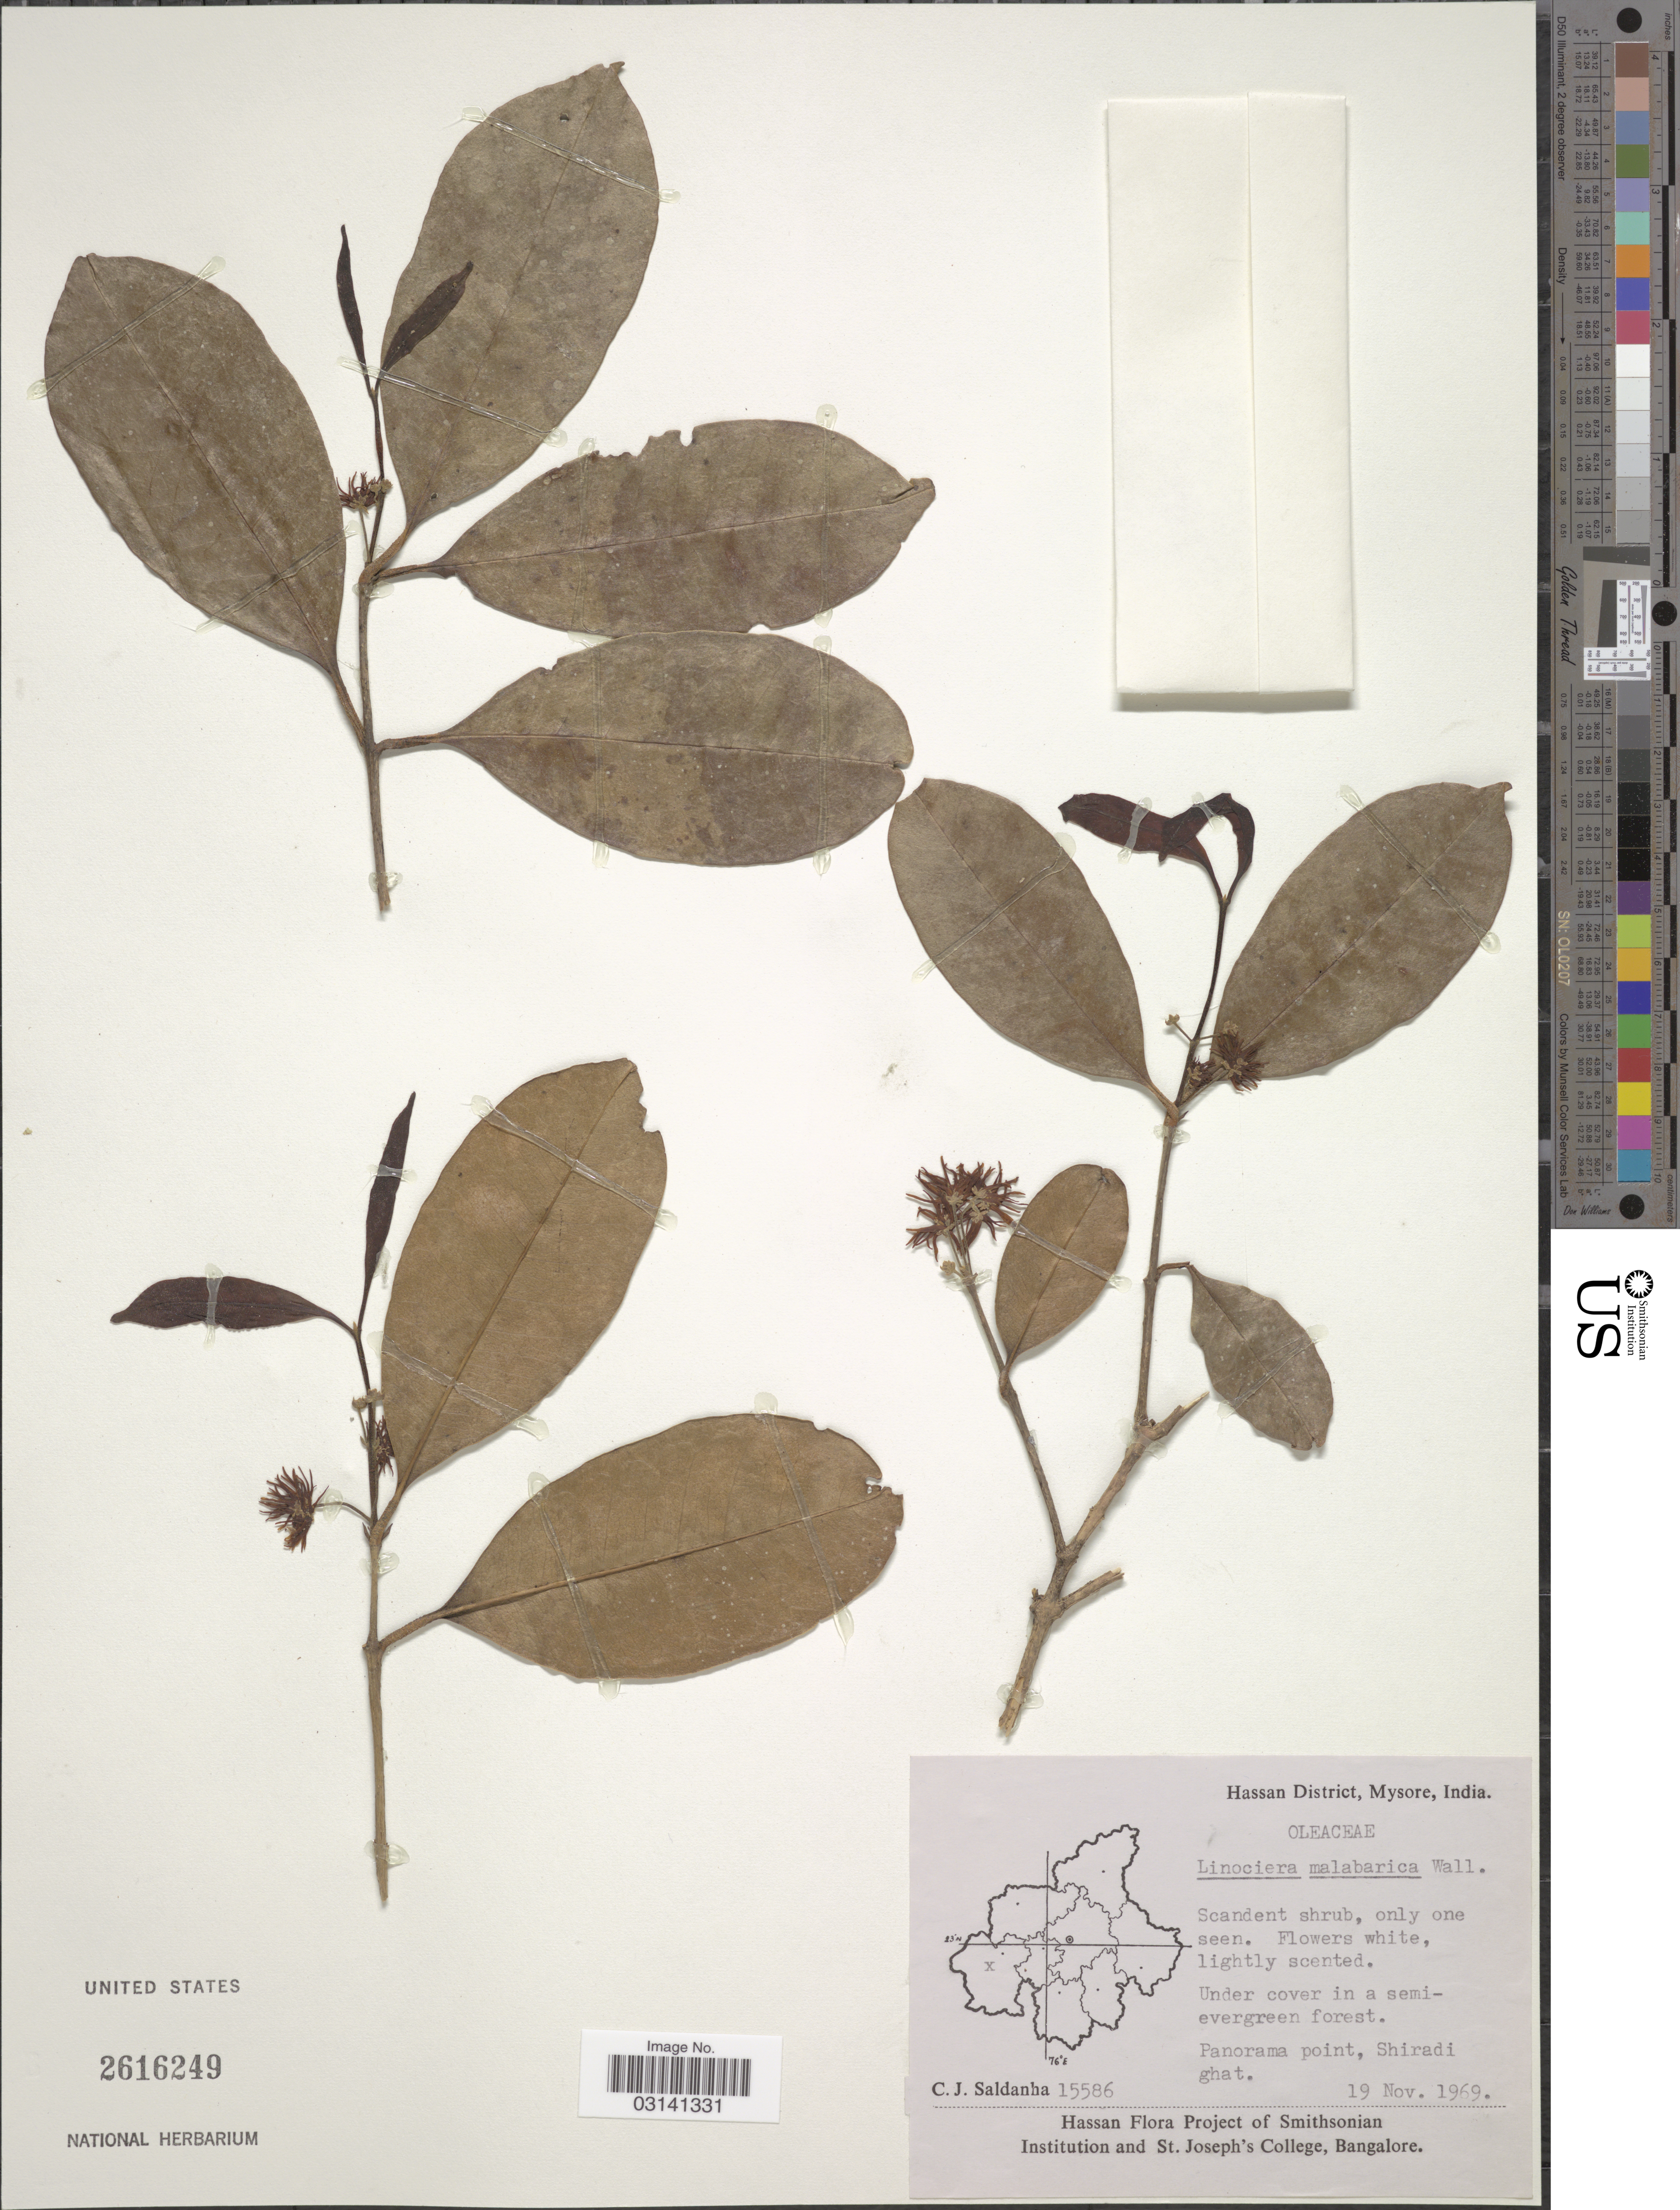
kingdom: Plantae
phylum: Tracheophyta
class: Magnoliopsida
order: Lamiales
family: Oleaceae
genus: Chionanthus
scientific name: Chionanthus mala-elengi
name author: (Dennst.) P.S. Green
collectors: C. J. Saldanha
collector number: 15586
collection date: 1969-11-19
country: India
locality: Hassan District, Mysore, Panorama point, Shiradi ghat.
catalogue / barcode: US 2616249